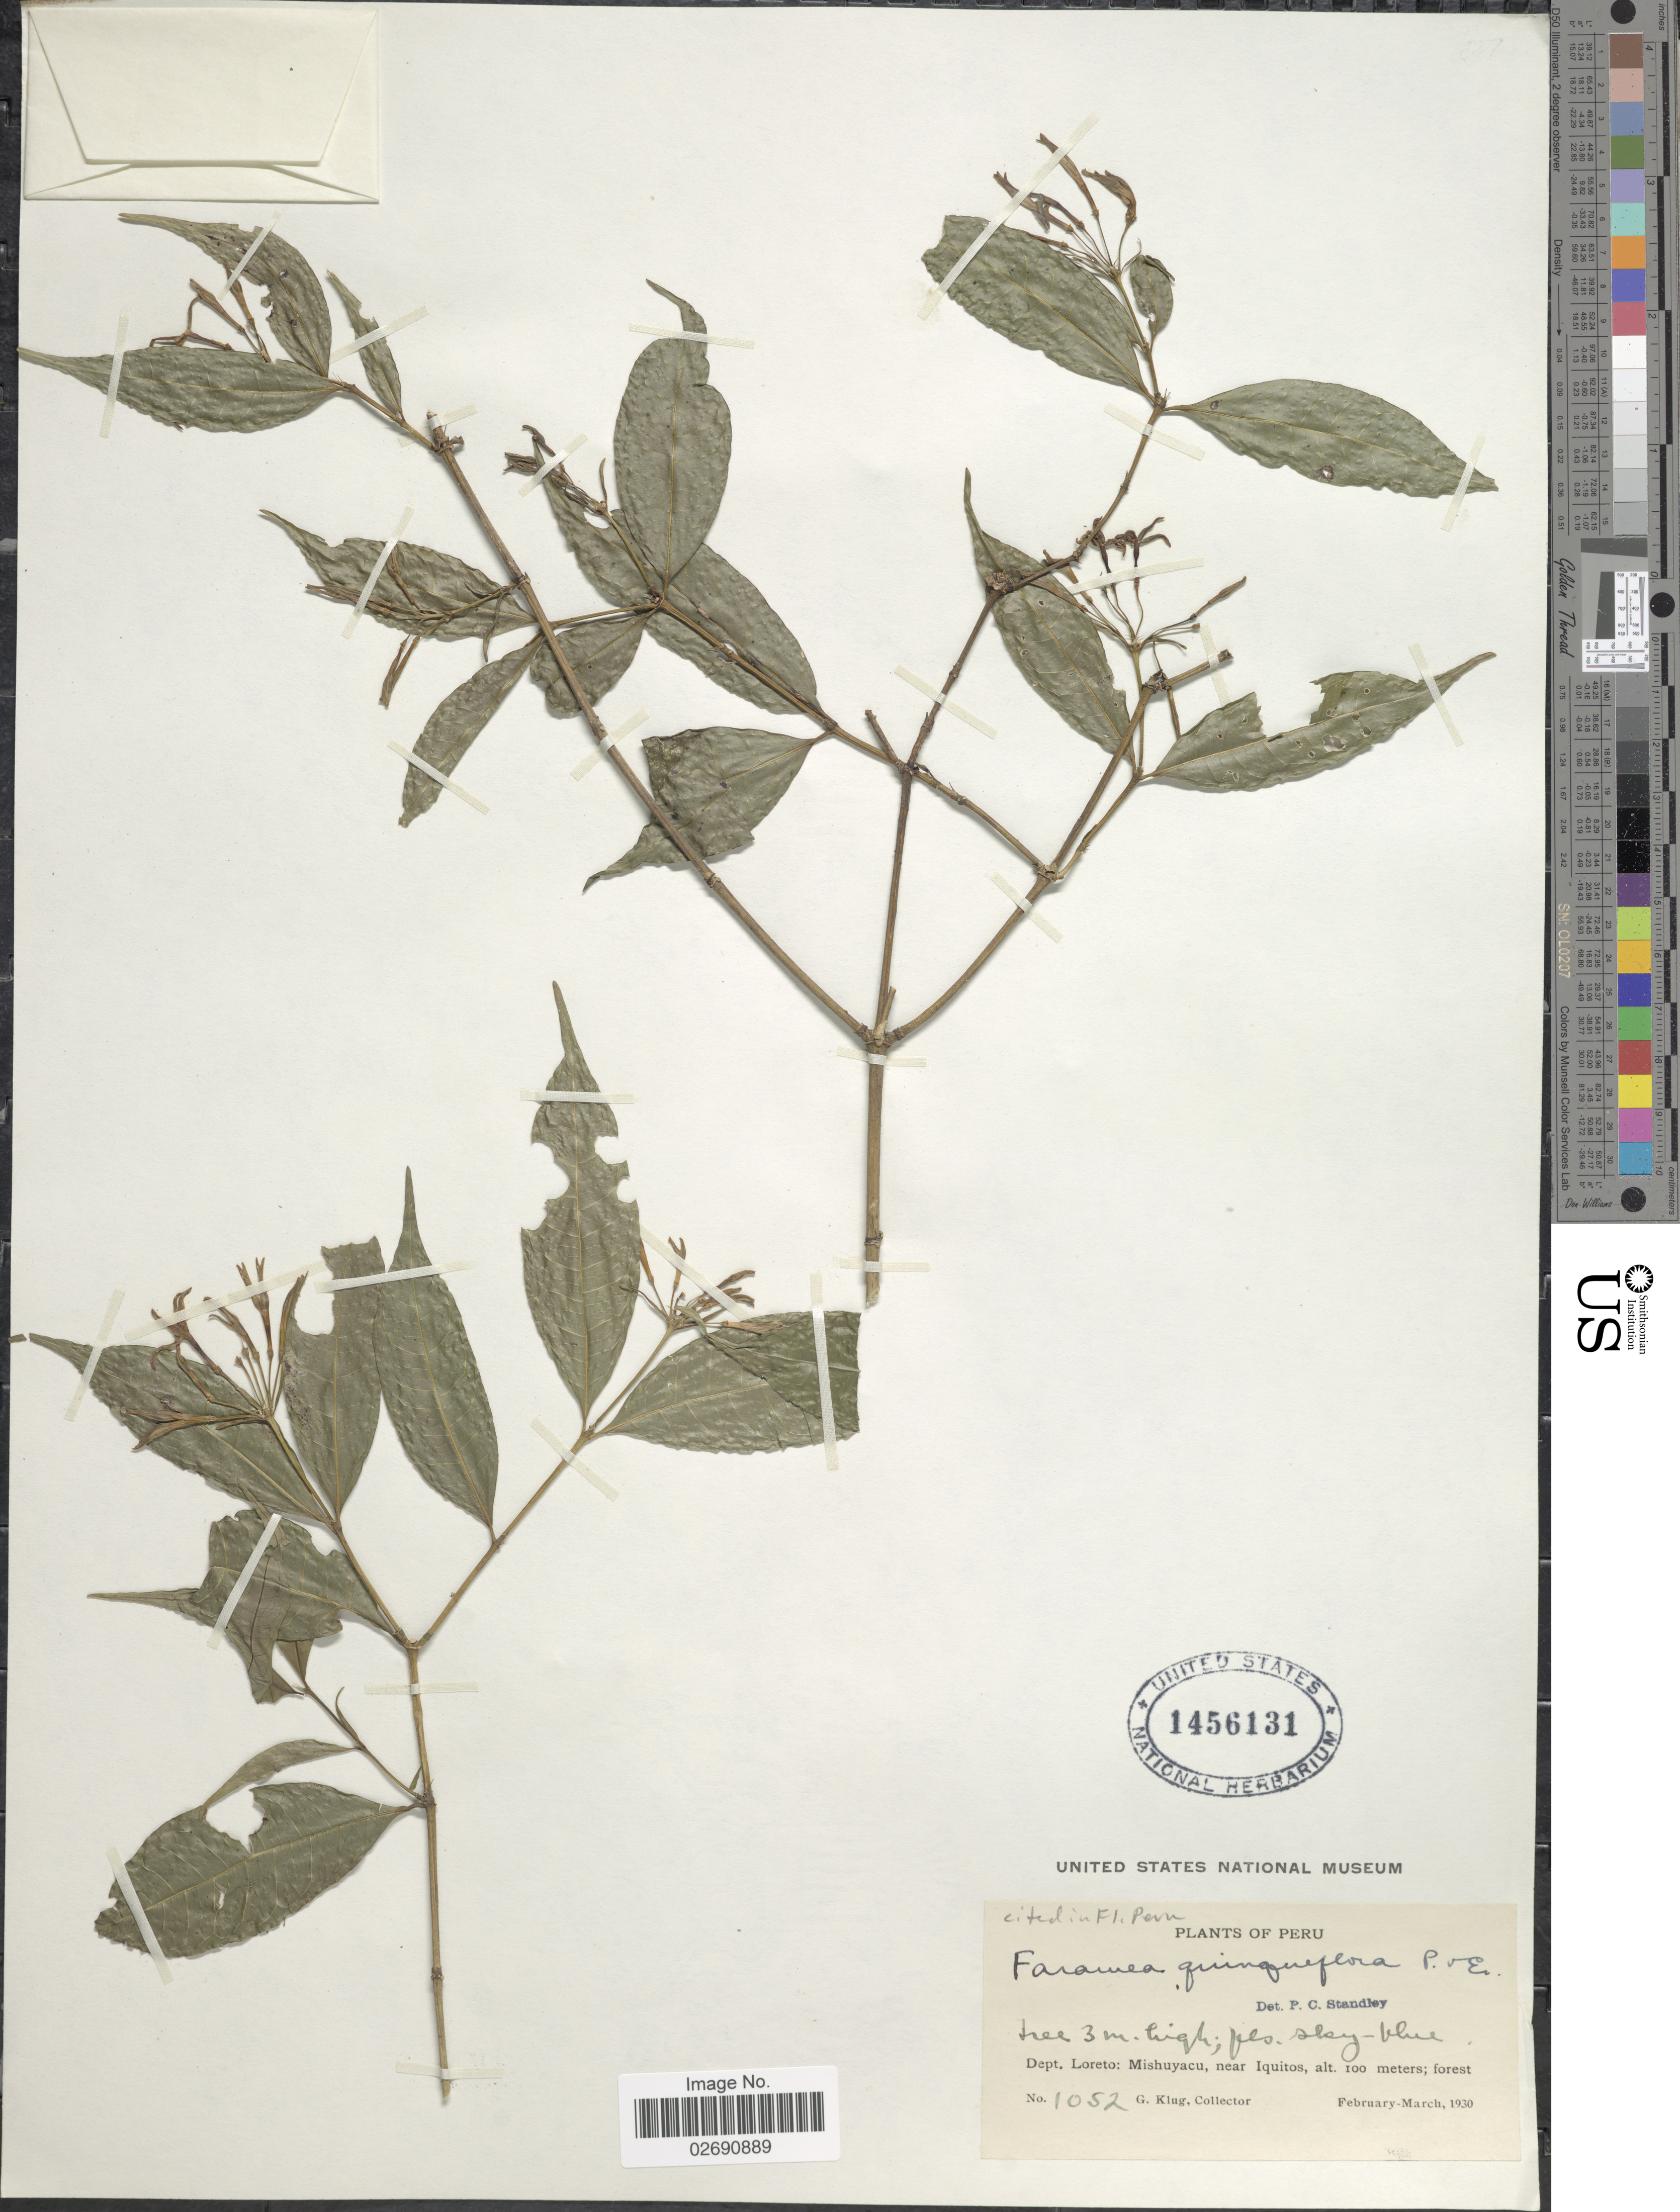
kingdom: Plantae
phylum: Tracheophyta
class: Magnoliopsida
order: Gentianales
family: Rubiaceae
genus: Faramea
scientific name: Faramea quinqueflora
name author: Poepp. & Endl.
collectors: G. Klug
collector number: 1052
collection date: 1930-02/1930-03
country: Peru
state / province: Loreto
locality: Mishuyacu, near Iquitos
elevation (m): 100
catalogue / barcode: US 1456131